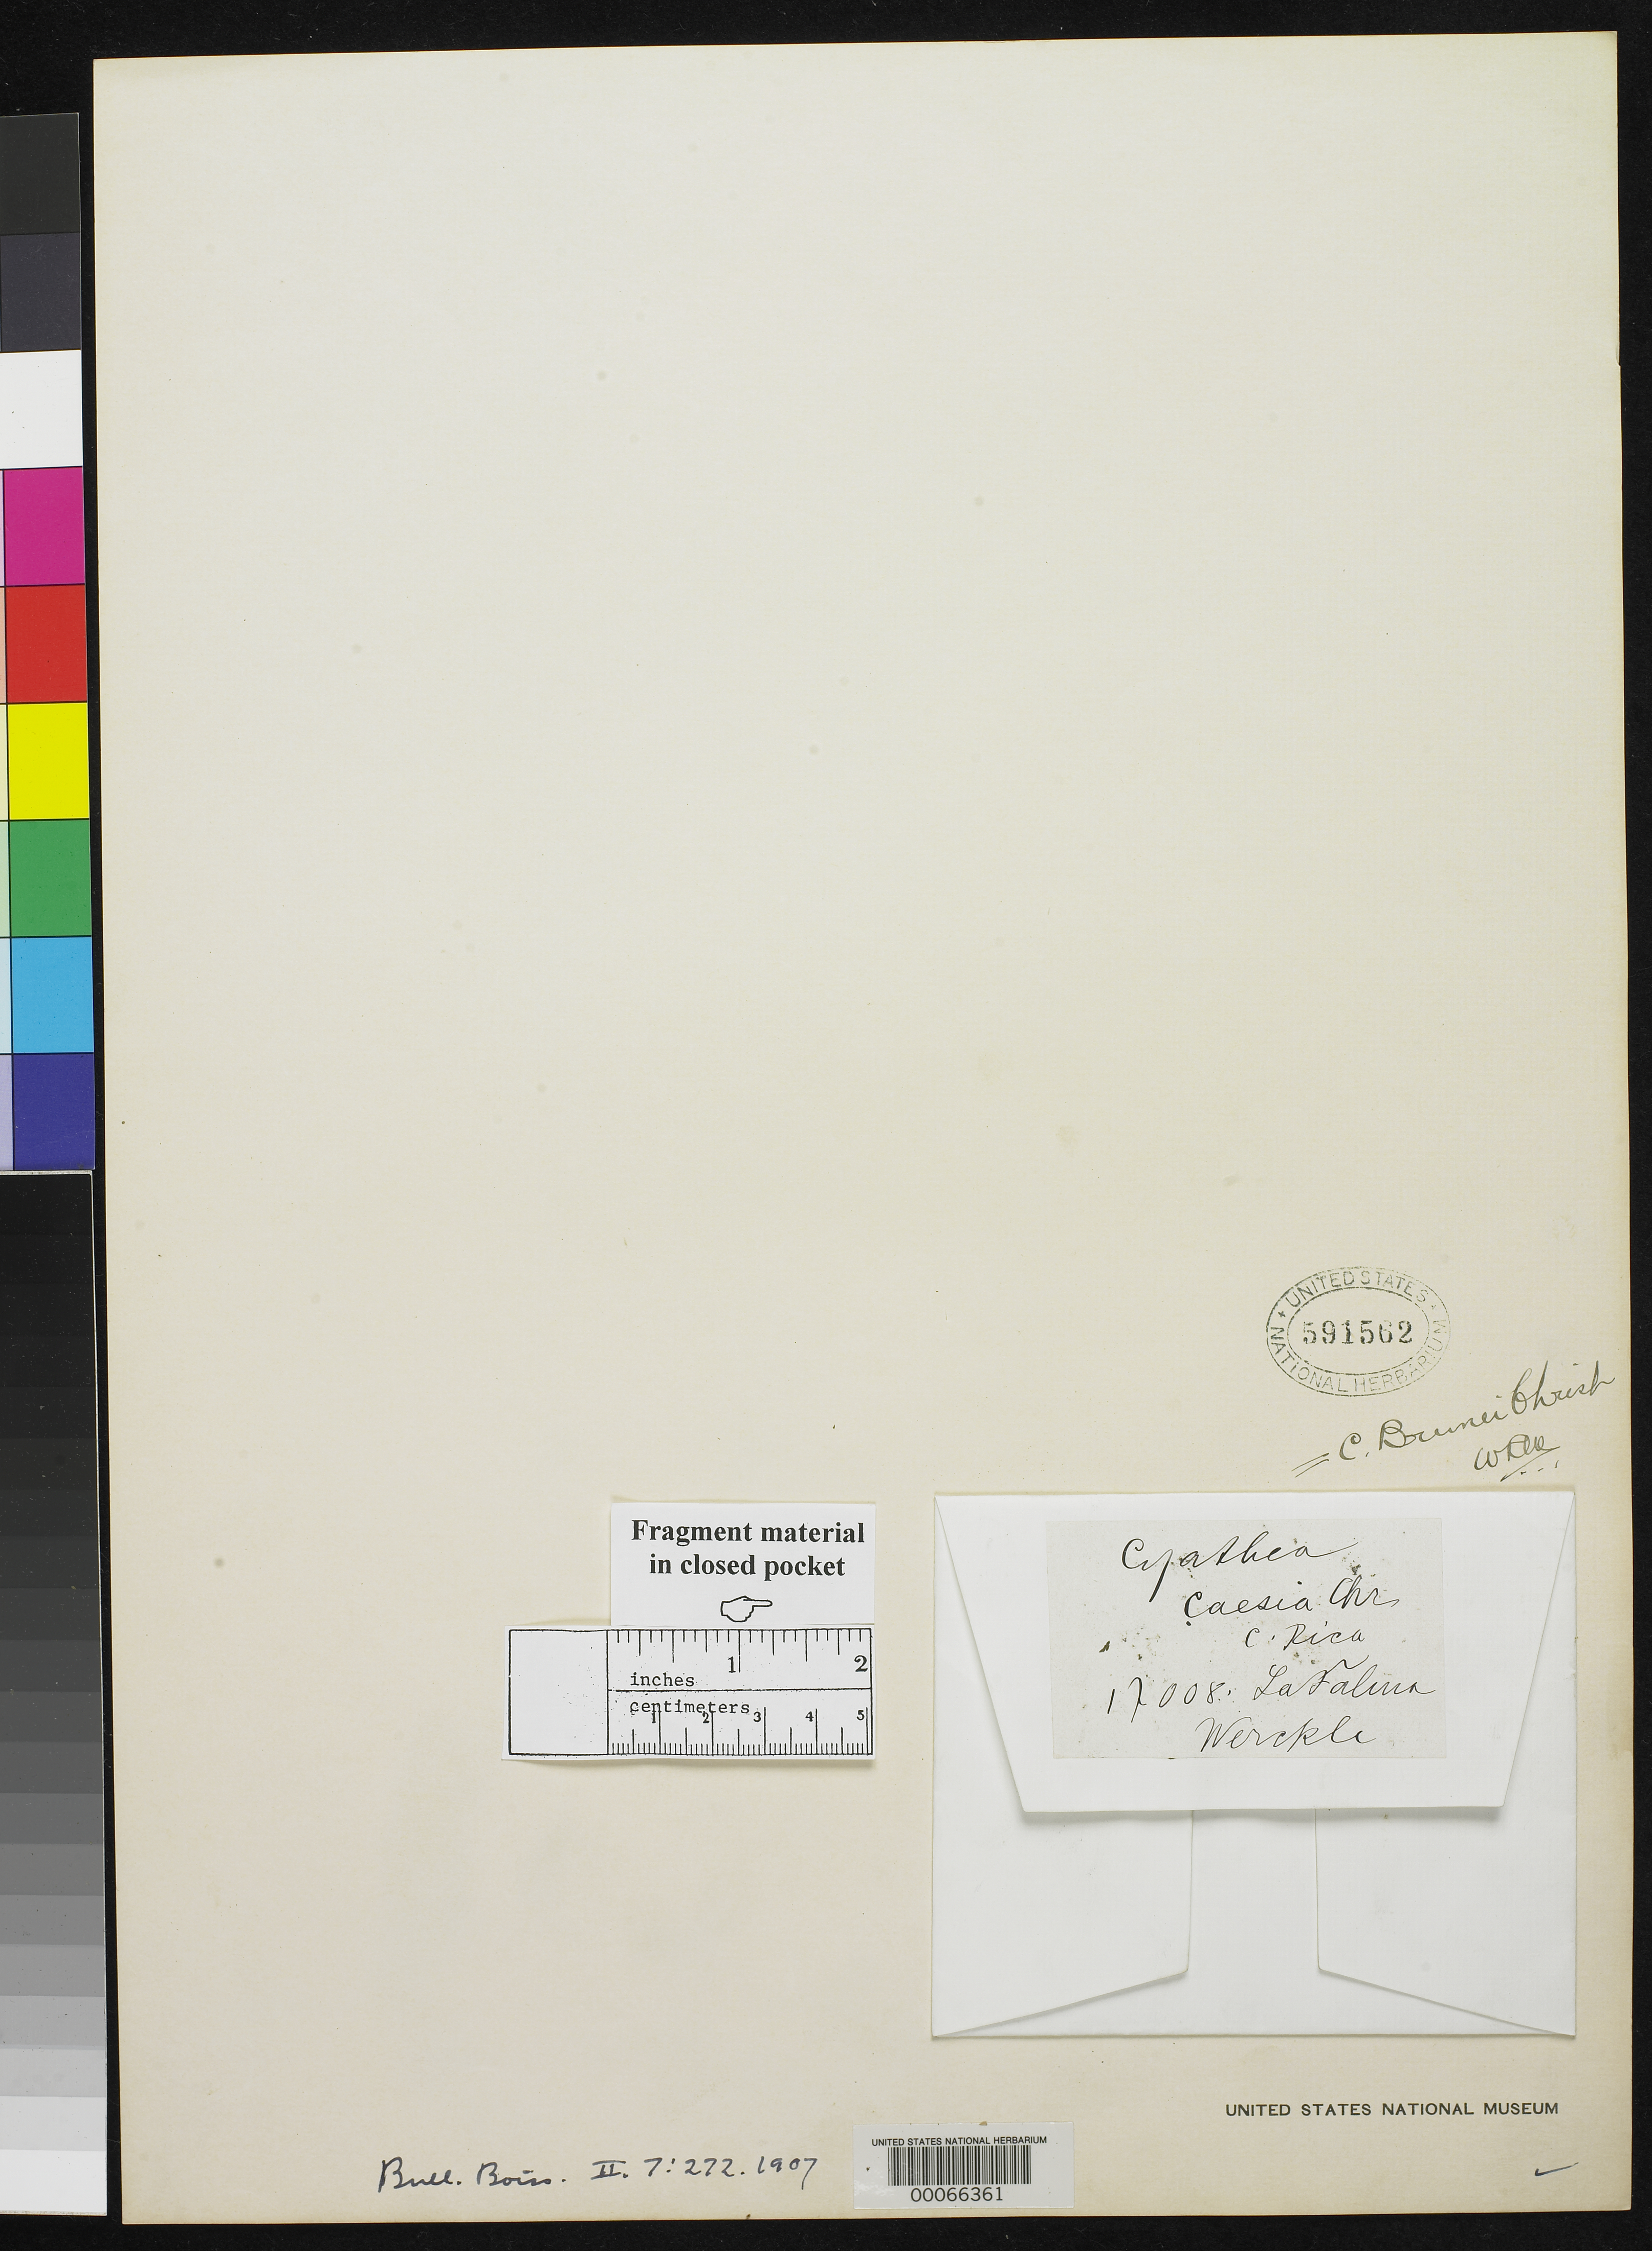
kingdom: Plantae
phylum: Tracheophyta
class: Polypodiopsida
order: Cyatheales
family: Cyatheaceae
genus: Cyathea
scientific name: Cyathea caesia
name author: Christ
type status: Type Collection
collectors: C. C Wercklé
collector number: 17008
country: Costa Rica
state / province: San José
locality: La Palma.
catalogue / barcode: US 591562